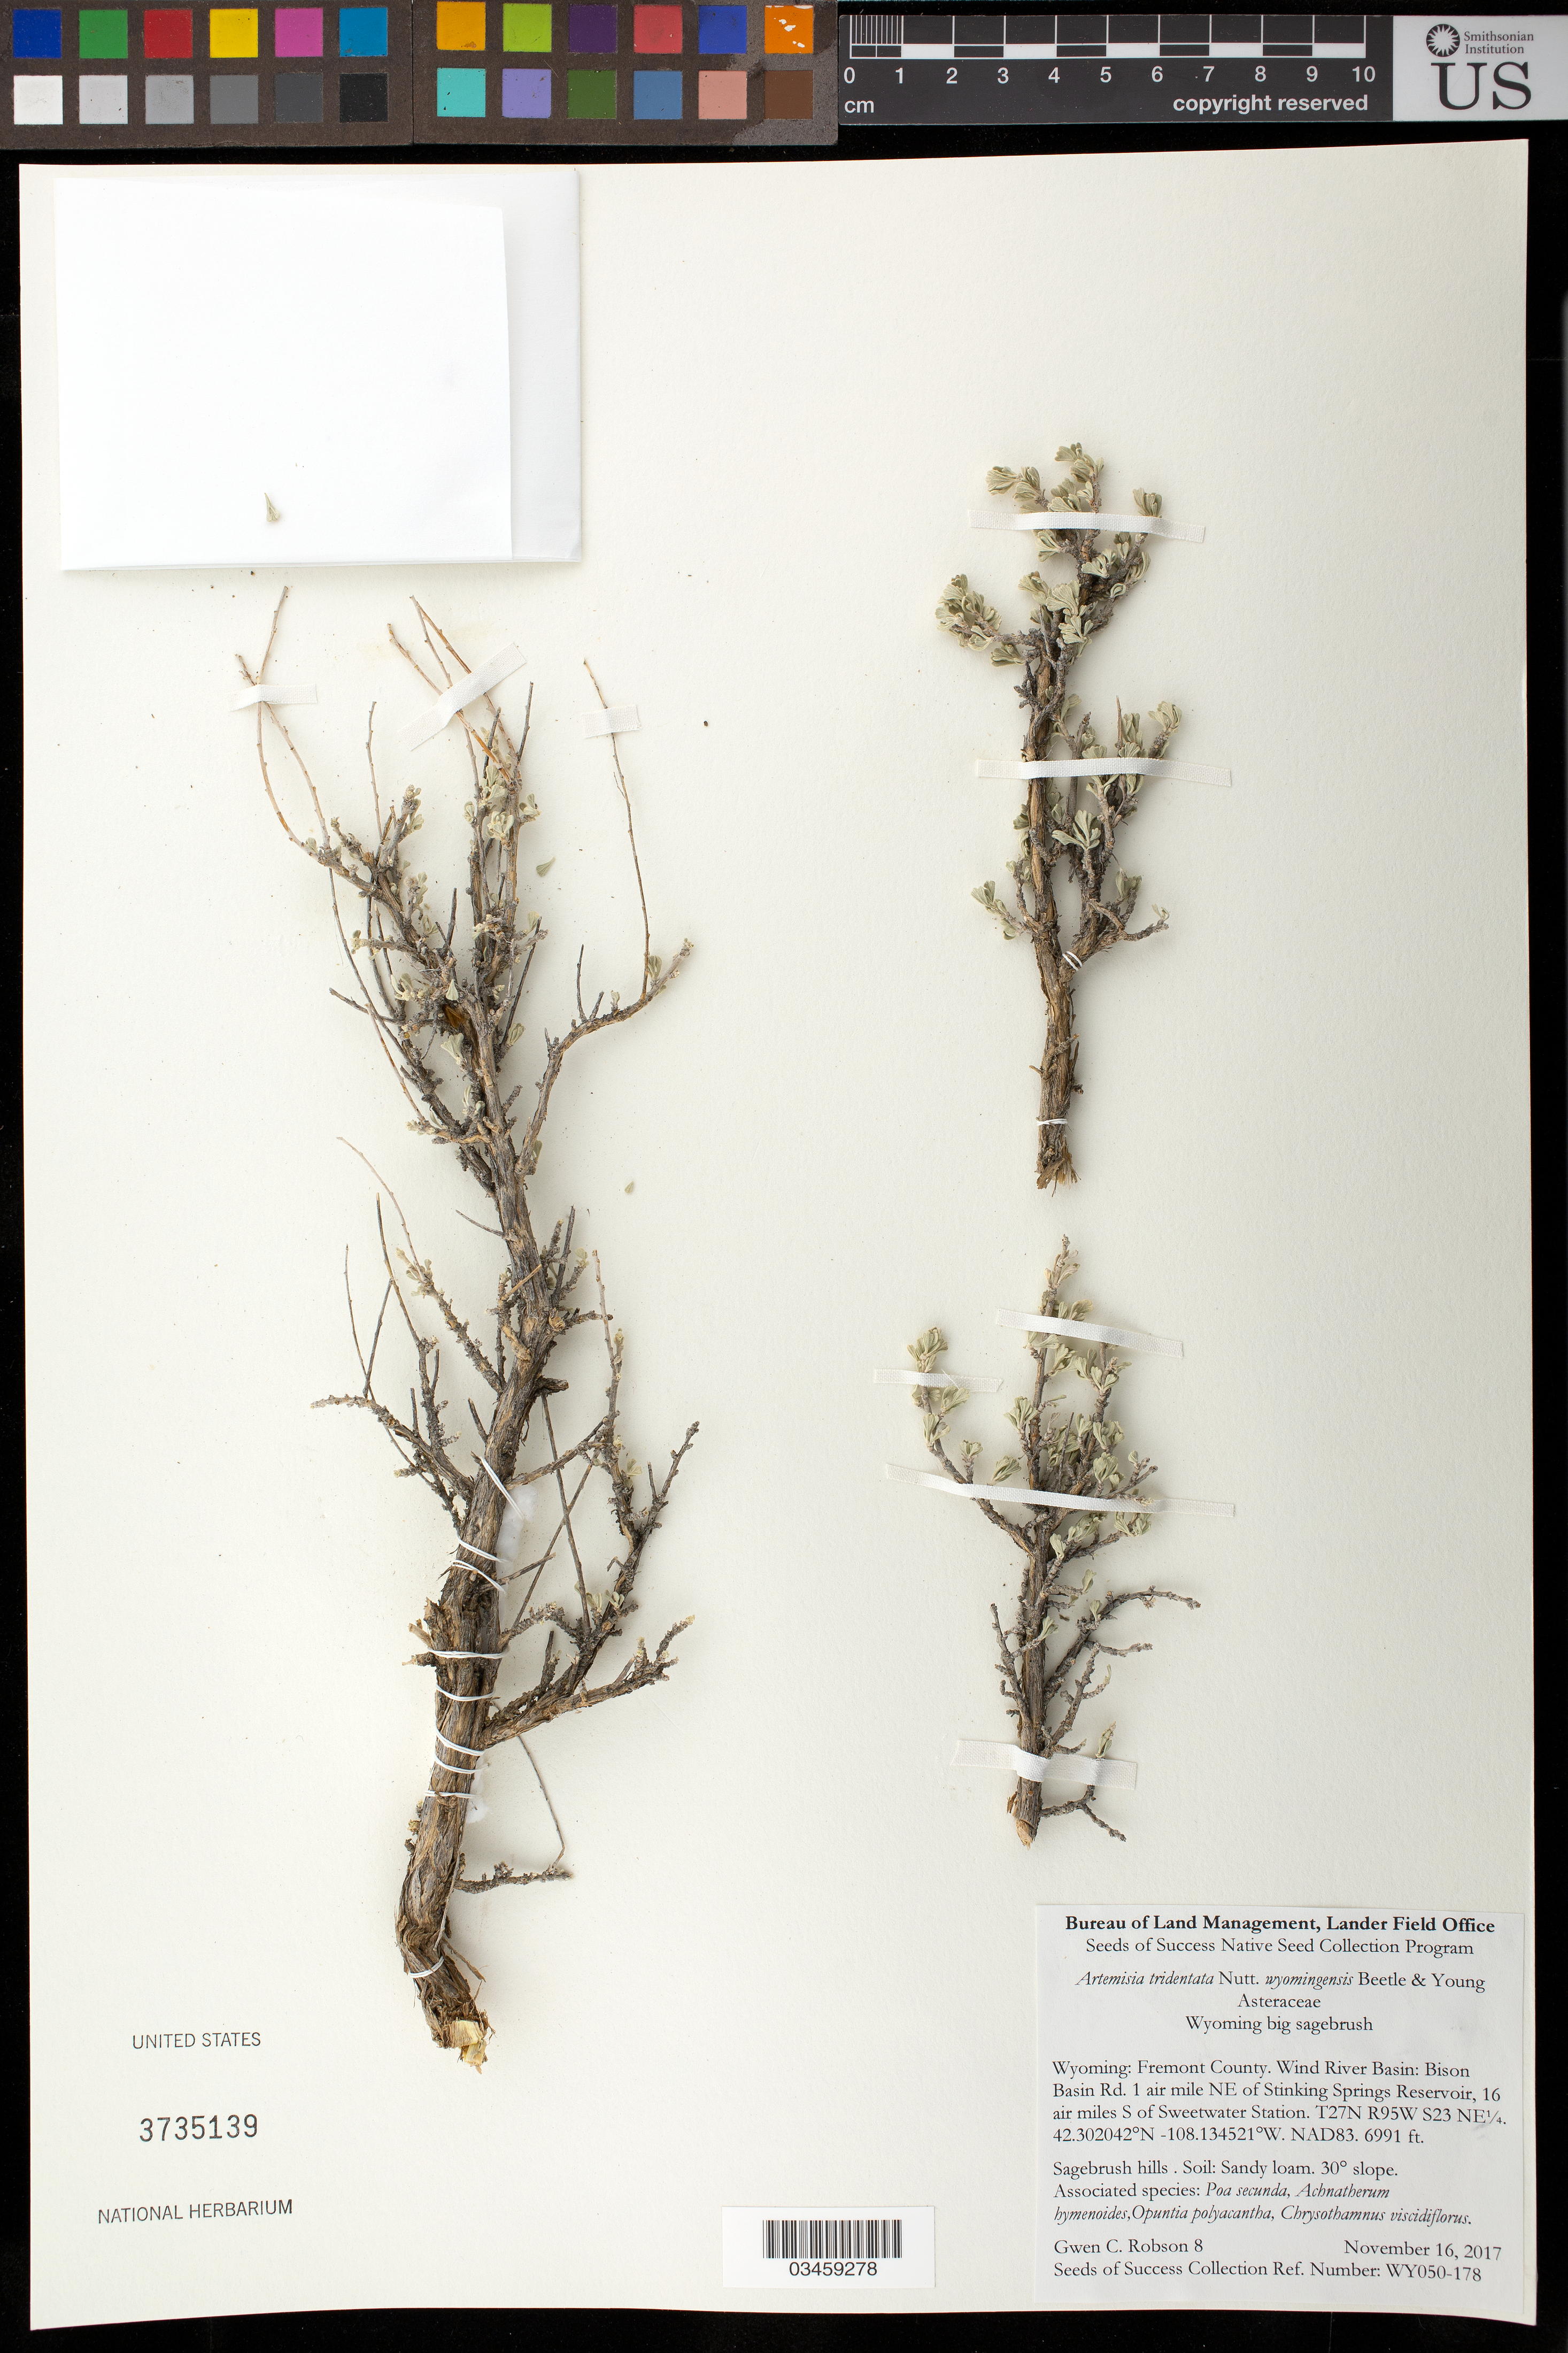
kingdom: Plantae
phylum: Tracheophyta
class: Magnoliopsida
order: Asterales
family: Asteraceae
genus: Artemisia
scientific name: Artemisia tridentata var. wyomingensis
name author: (Beetle & Young) S.L. Welsh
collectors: G. Robson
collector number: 8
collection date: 2017-11-16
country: United States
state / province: Wyoming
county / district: Fremont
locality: Wind River Basin, Bison Basin Rd. 1 air mi. NE of Stinking Springs Reservoir, 16 air mi. S of Sweetwater Station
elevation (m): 2131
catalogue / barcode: US 3735139